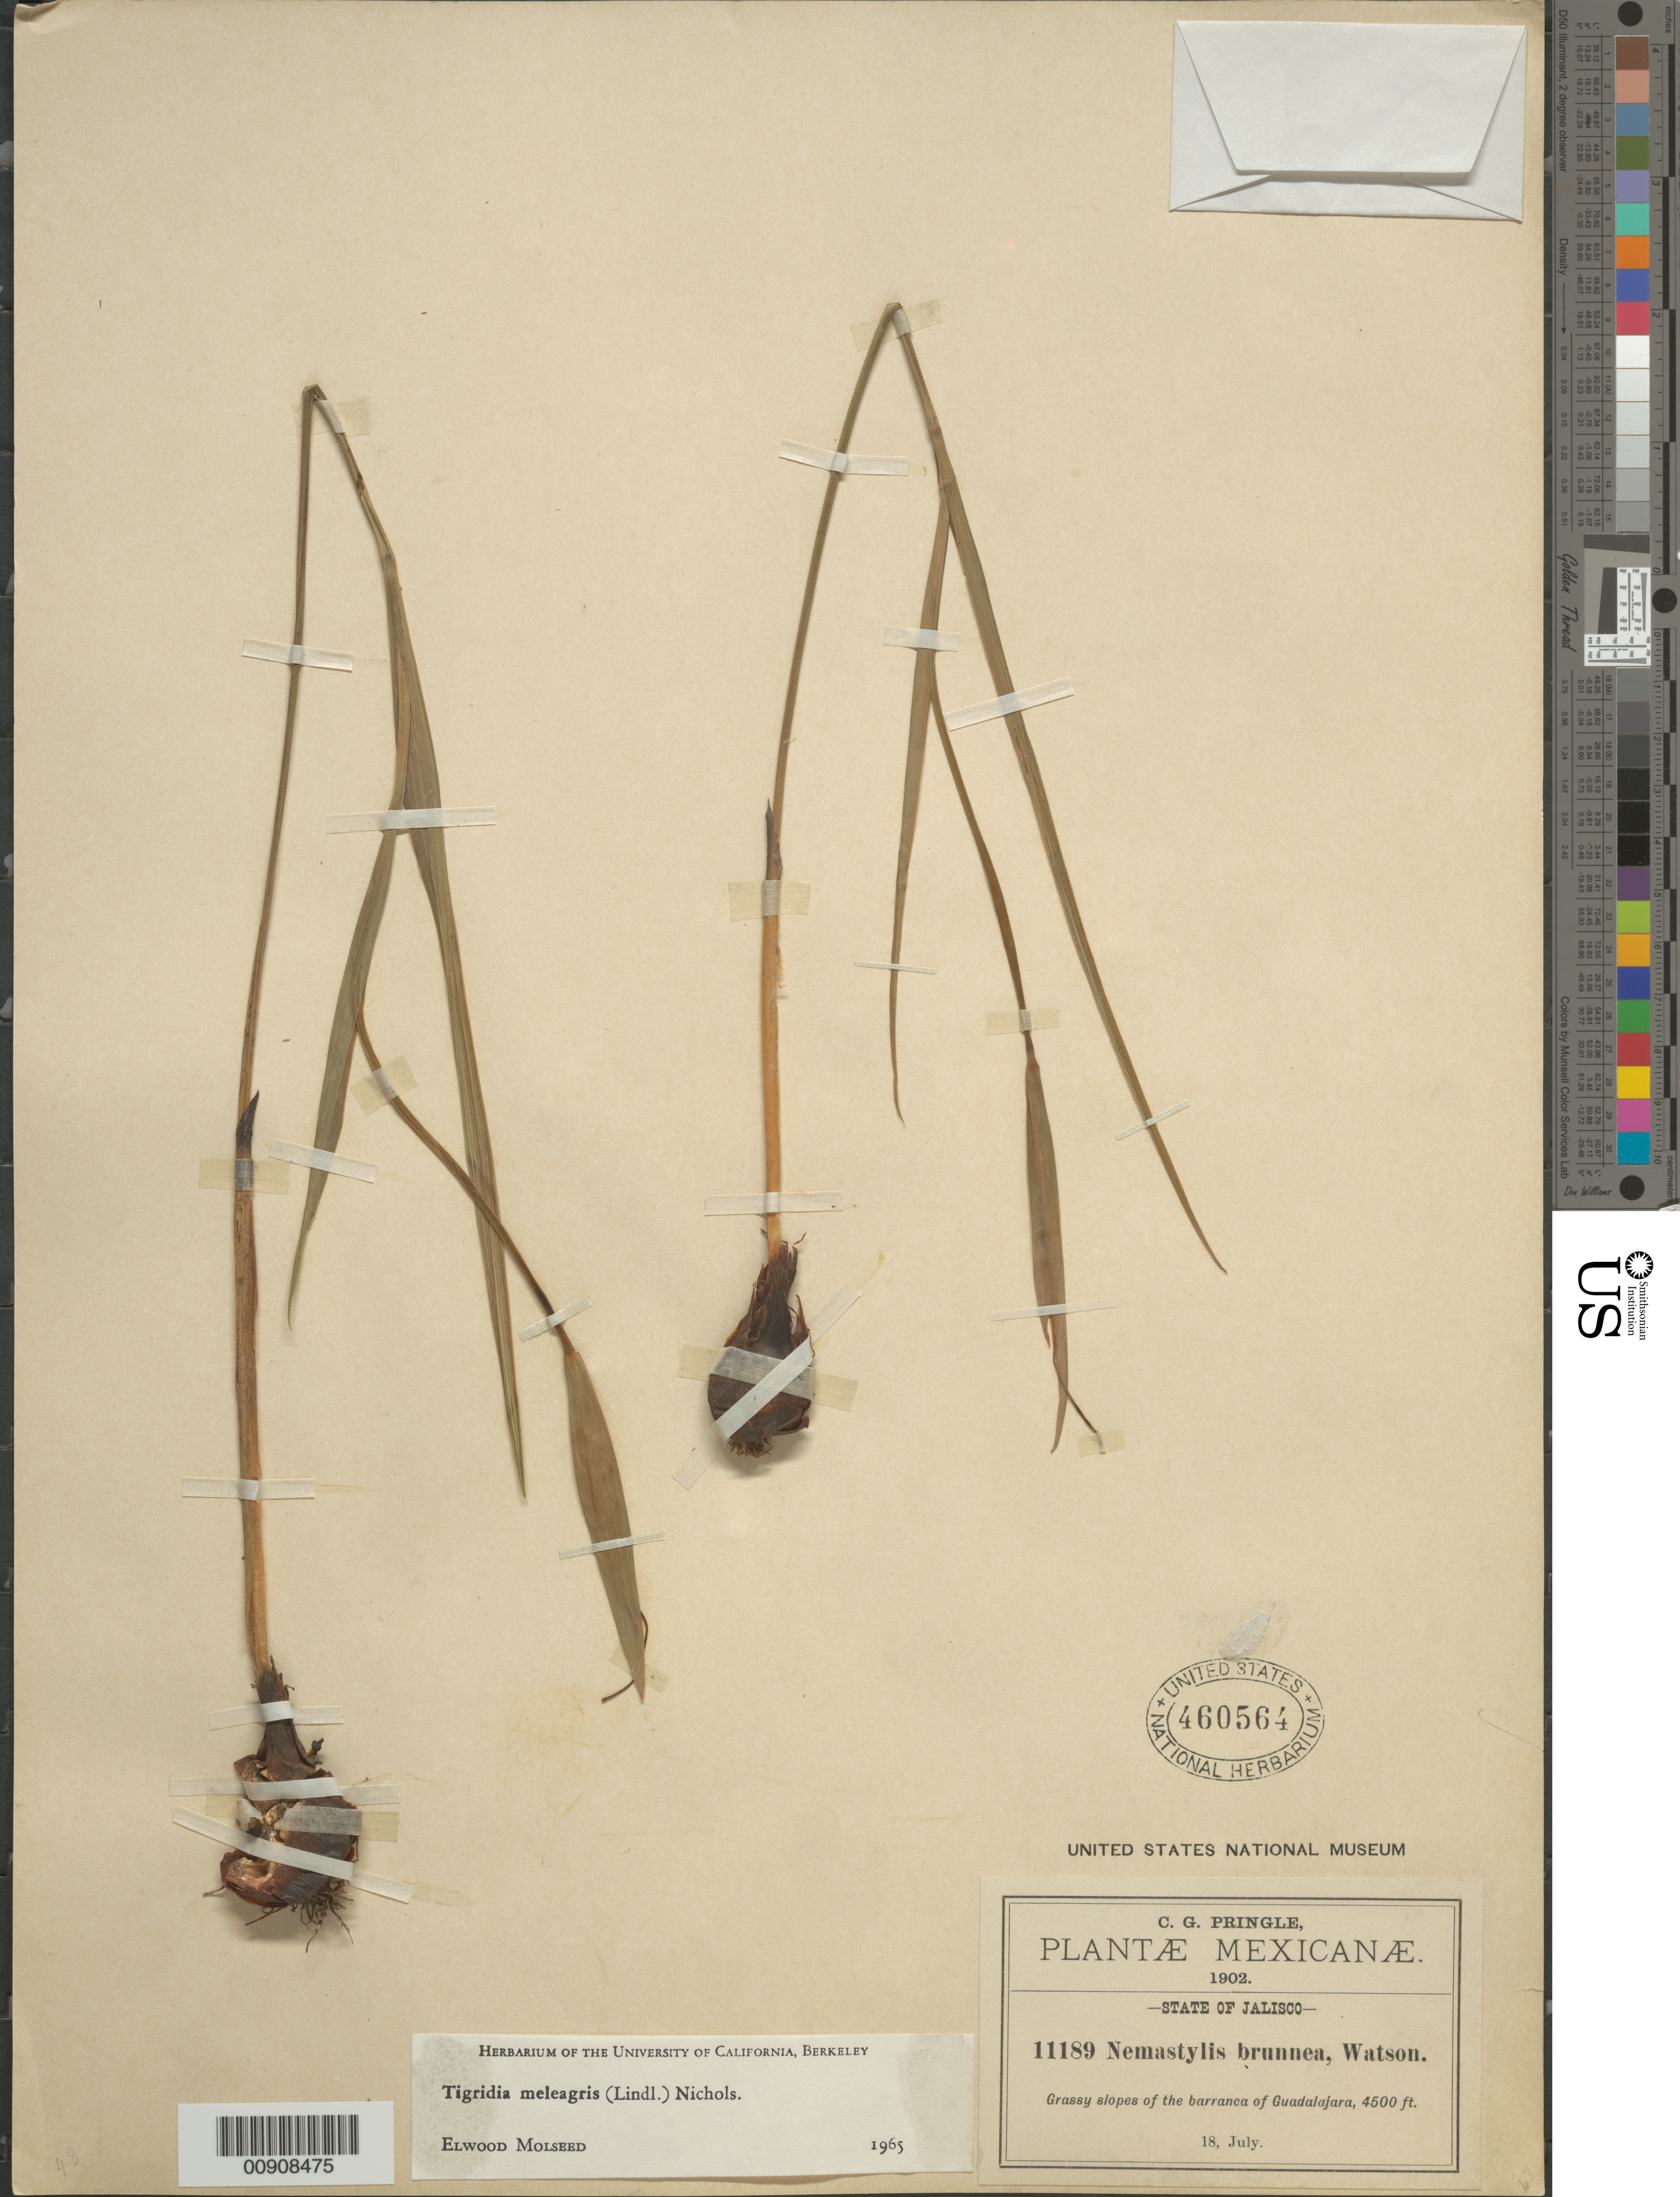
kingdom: Plantae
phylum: Tracheophyta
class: Liliopsida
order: Asparagales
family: Iridaceae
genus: Tigridia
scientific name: Tigridia meleagris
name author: (Lindl.) G. Nicholson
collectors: C. G. Pringle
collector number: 11189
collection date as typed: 18 Jul 1902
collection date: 1902-07-18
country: Mexico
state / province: Jalisco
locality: Barranca of Guadalajara, State of Jalisco.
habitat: Grassy slopes of the barranca.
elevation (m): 1372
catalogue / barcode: US 460564